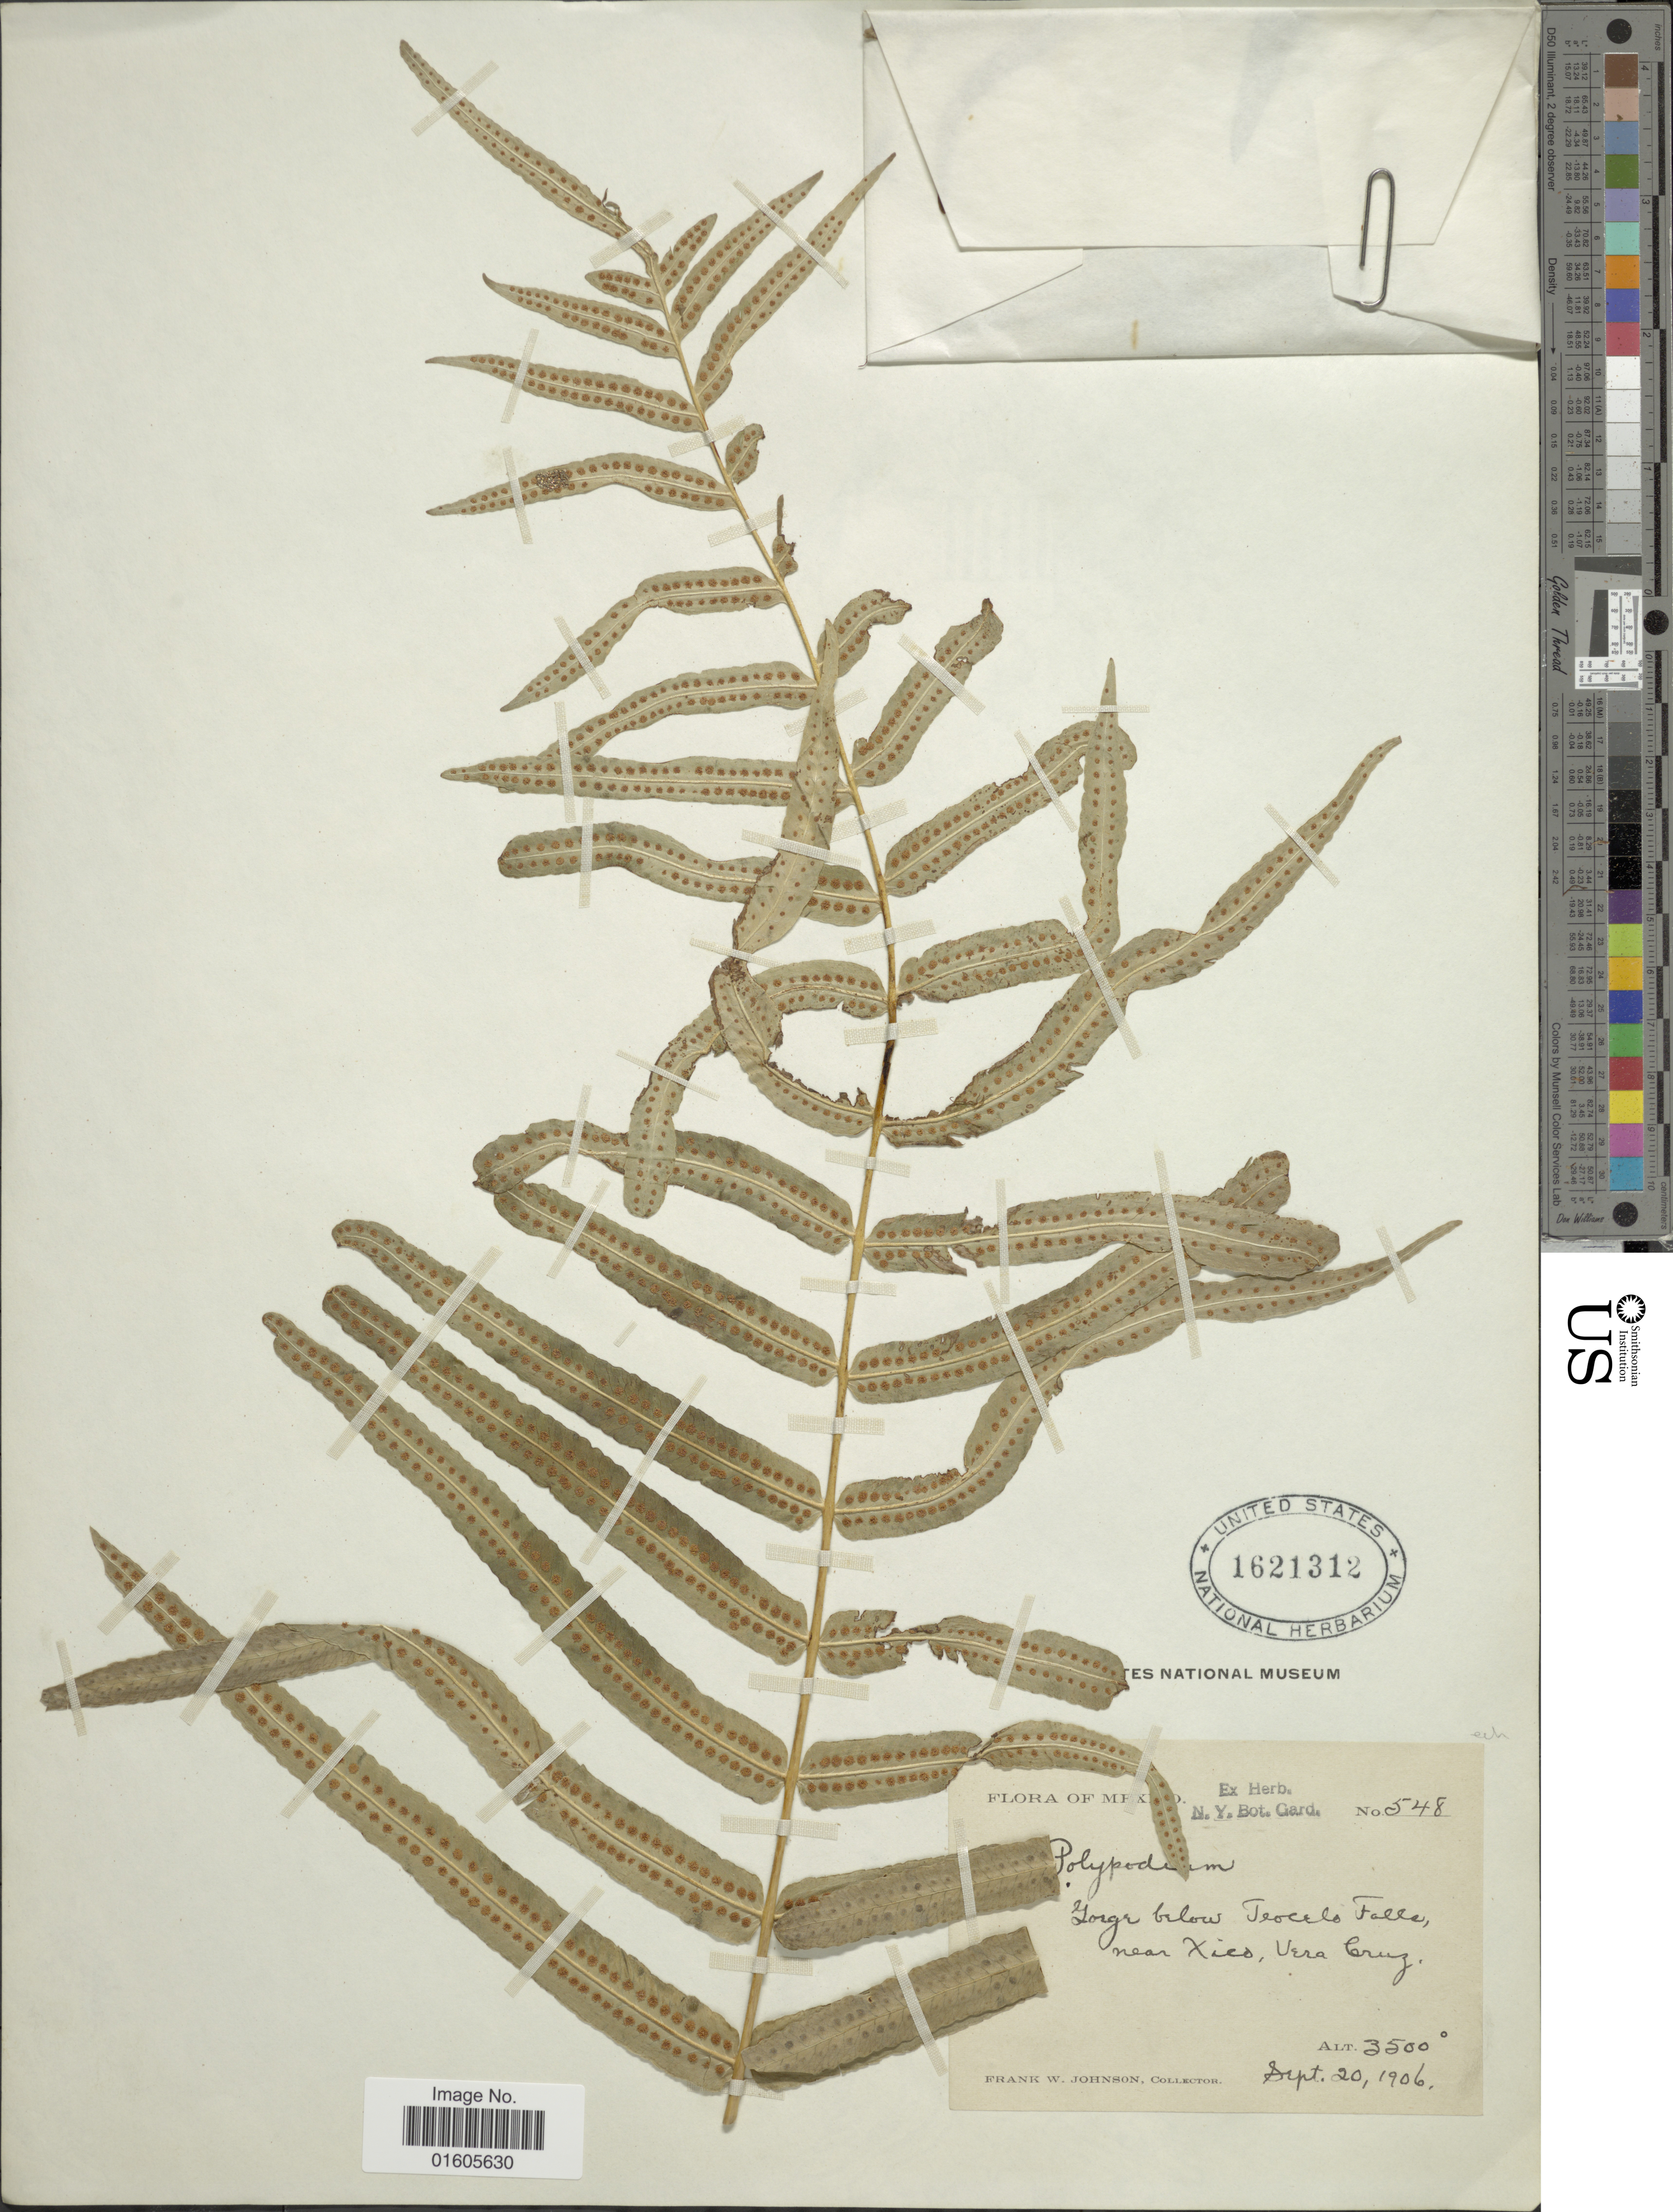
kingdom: Plantae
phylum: Tracheophyta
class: Polypodiopsida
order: Polypodiales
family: Polypodiaceae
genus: Serpocaulon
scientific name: Serpocaulon sp.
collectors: F. W. Johnson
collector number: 548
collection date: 1906-09-20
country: Mexico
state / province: Veracruz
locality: Jorge below Teocelo Falls, near Xico, Vera Cruz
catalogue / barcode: US 1621312